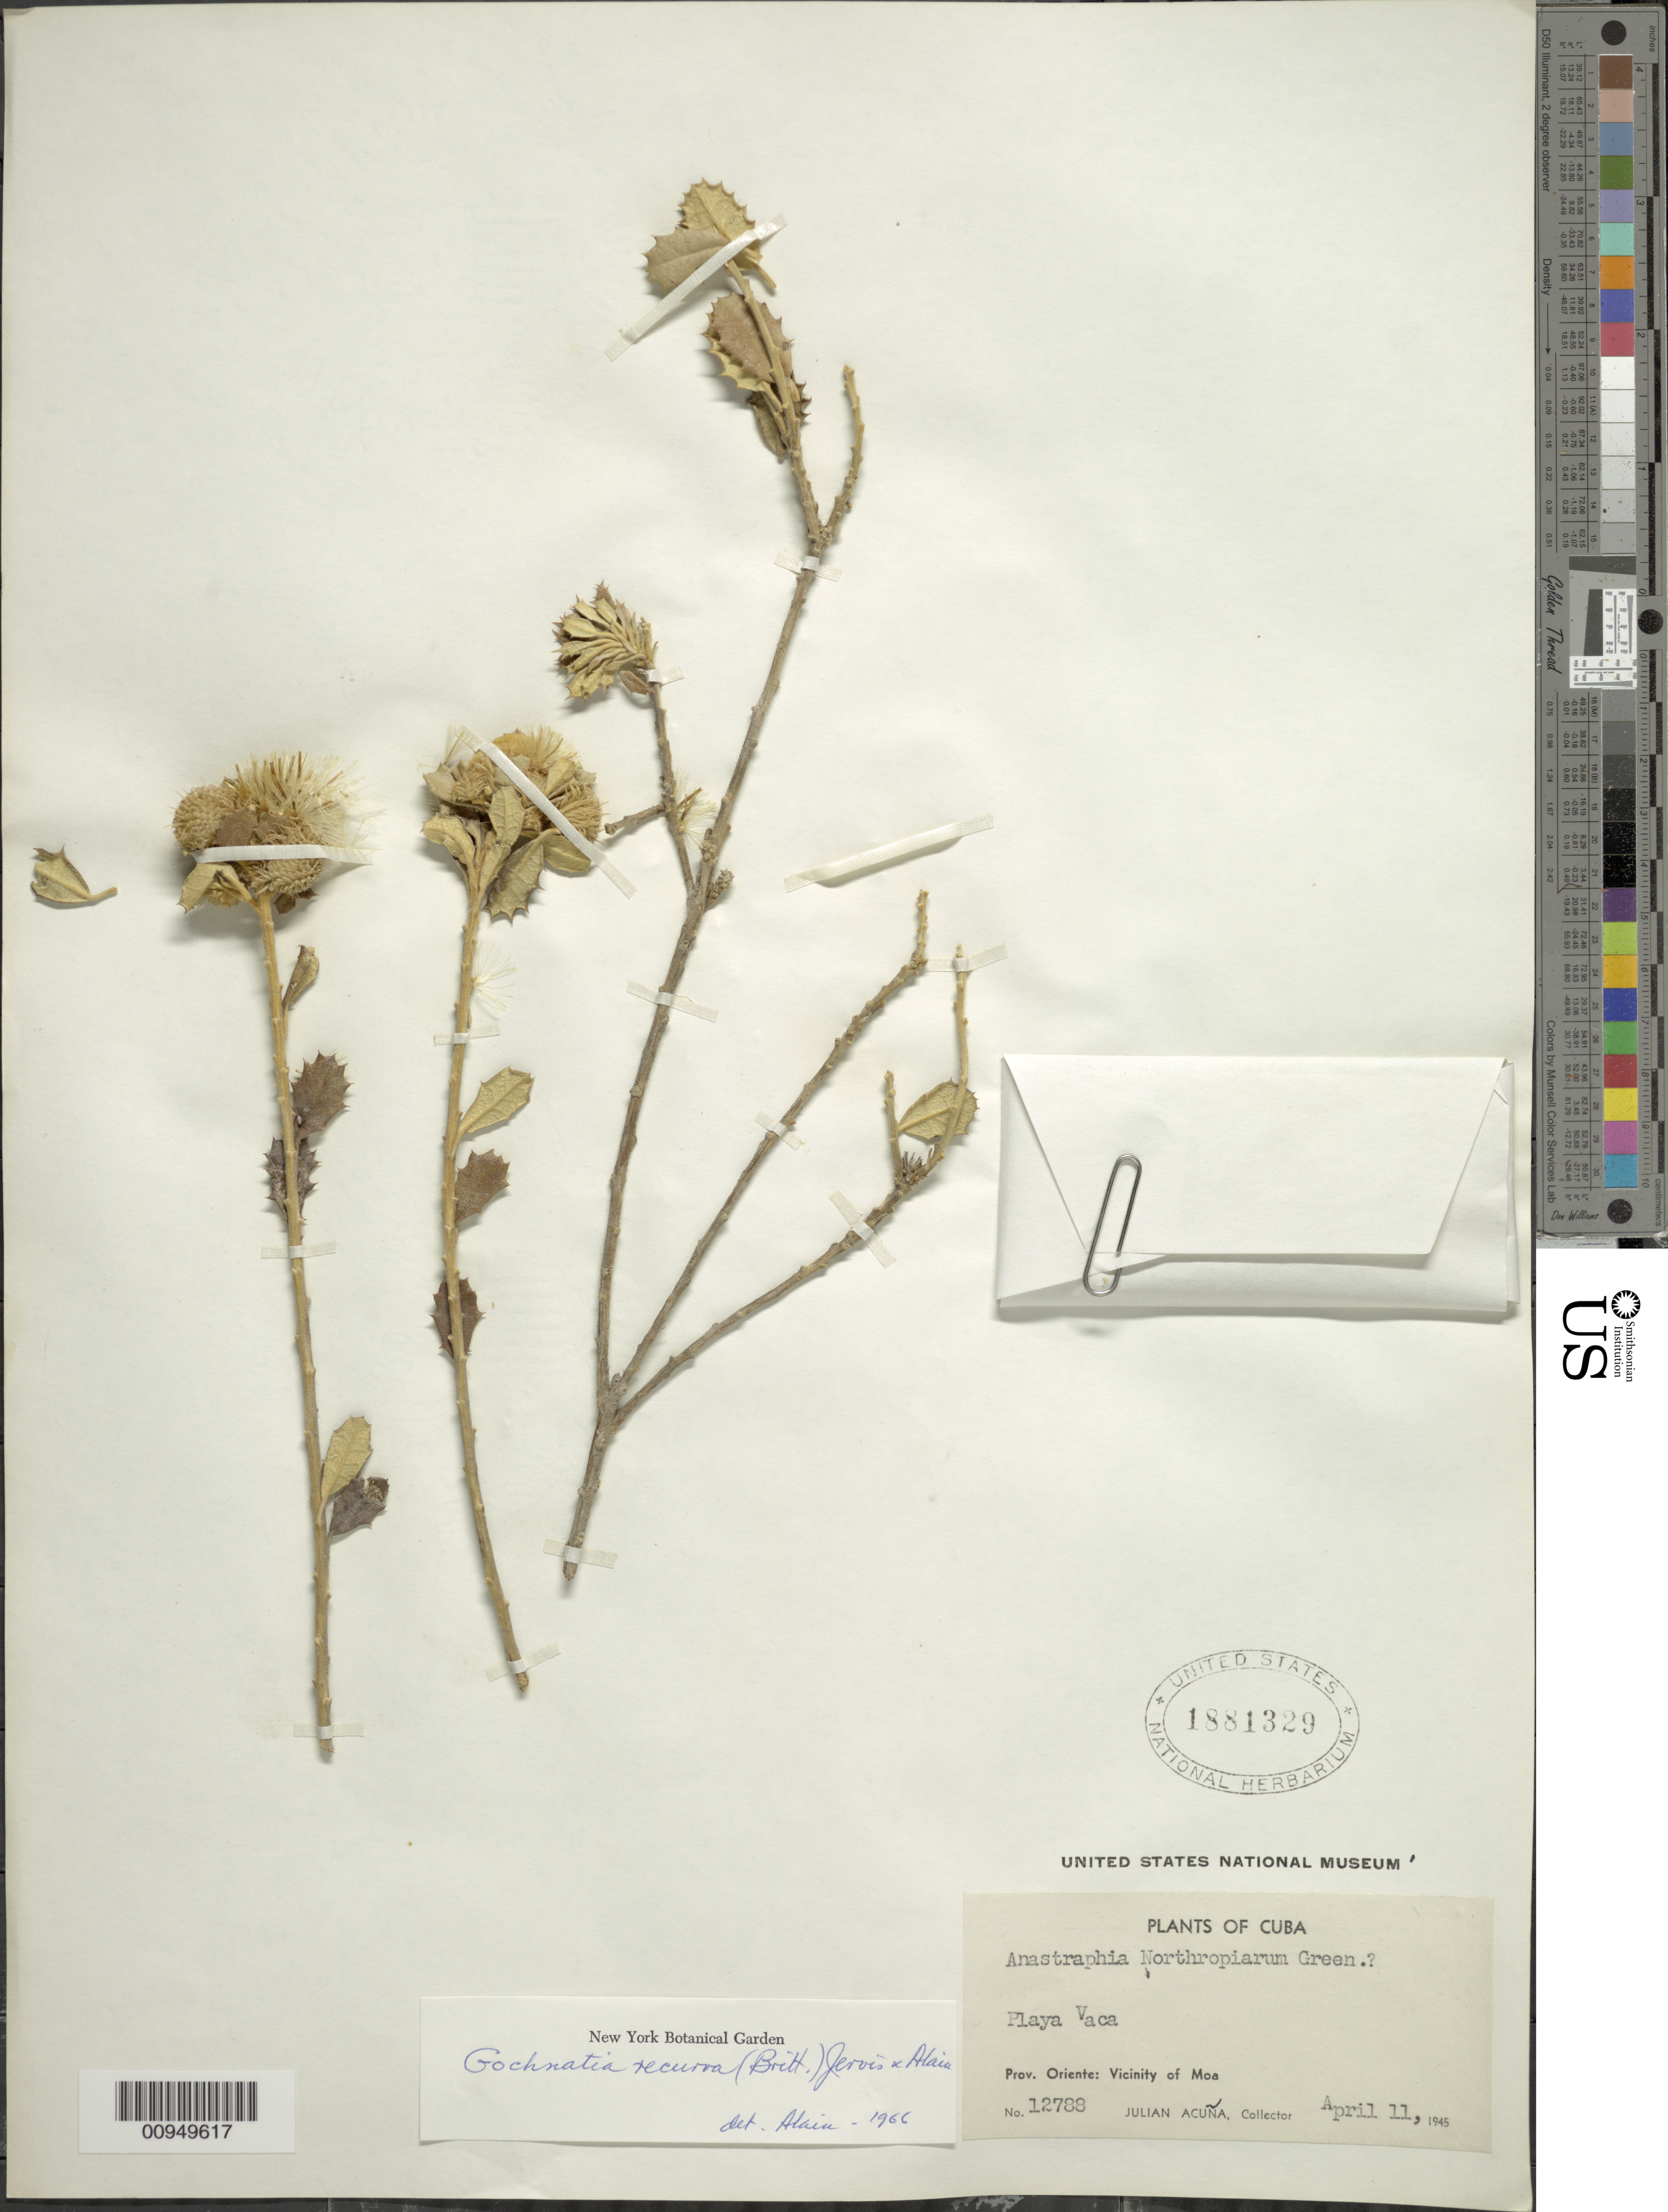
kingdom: Plantae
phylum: Tracheophyta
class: Magnoliopsida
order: Asterales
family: Asteraceae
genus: Anastraphia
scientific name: Anastraphia recurva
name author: Britton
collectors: J. Acuña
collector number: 12788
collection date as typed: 11 Apr 1945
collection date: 1945-04-11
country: Cuba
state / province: Holguín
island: Cuba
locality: Vicinity of Moa [Oriente], Playa Vaca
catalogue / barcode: US 1881329